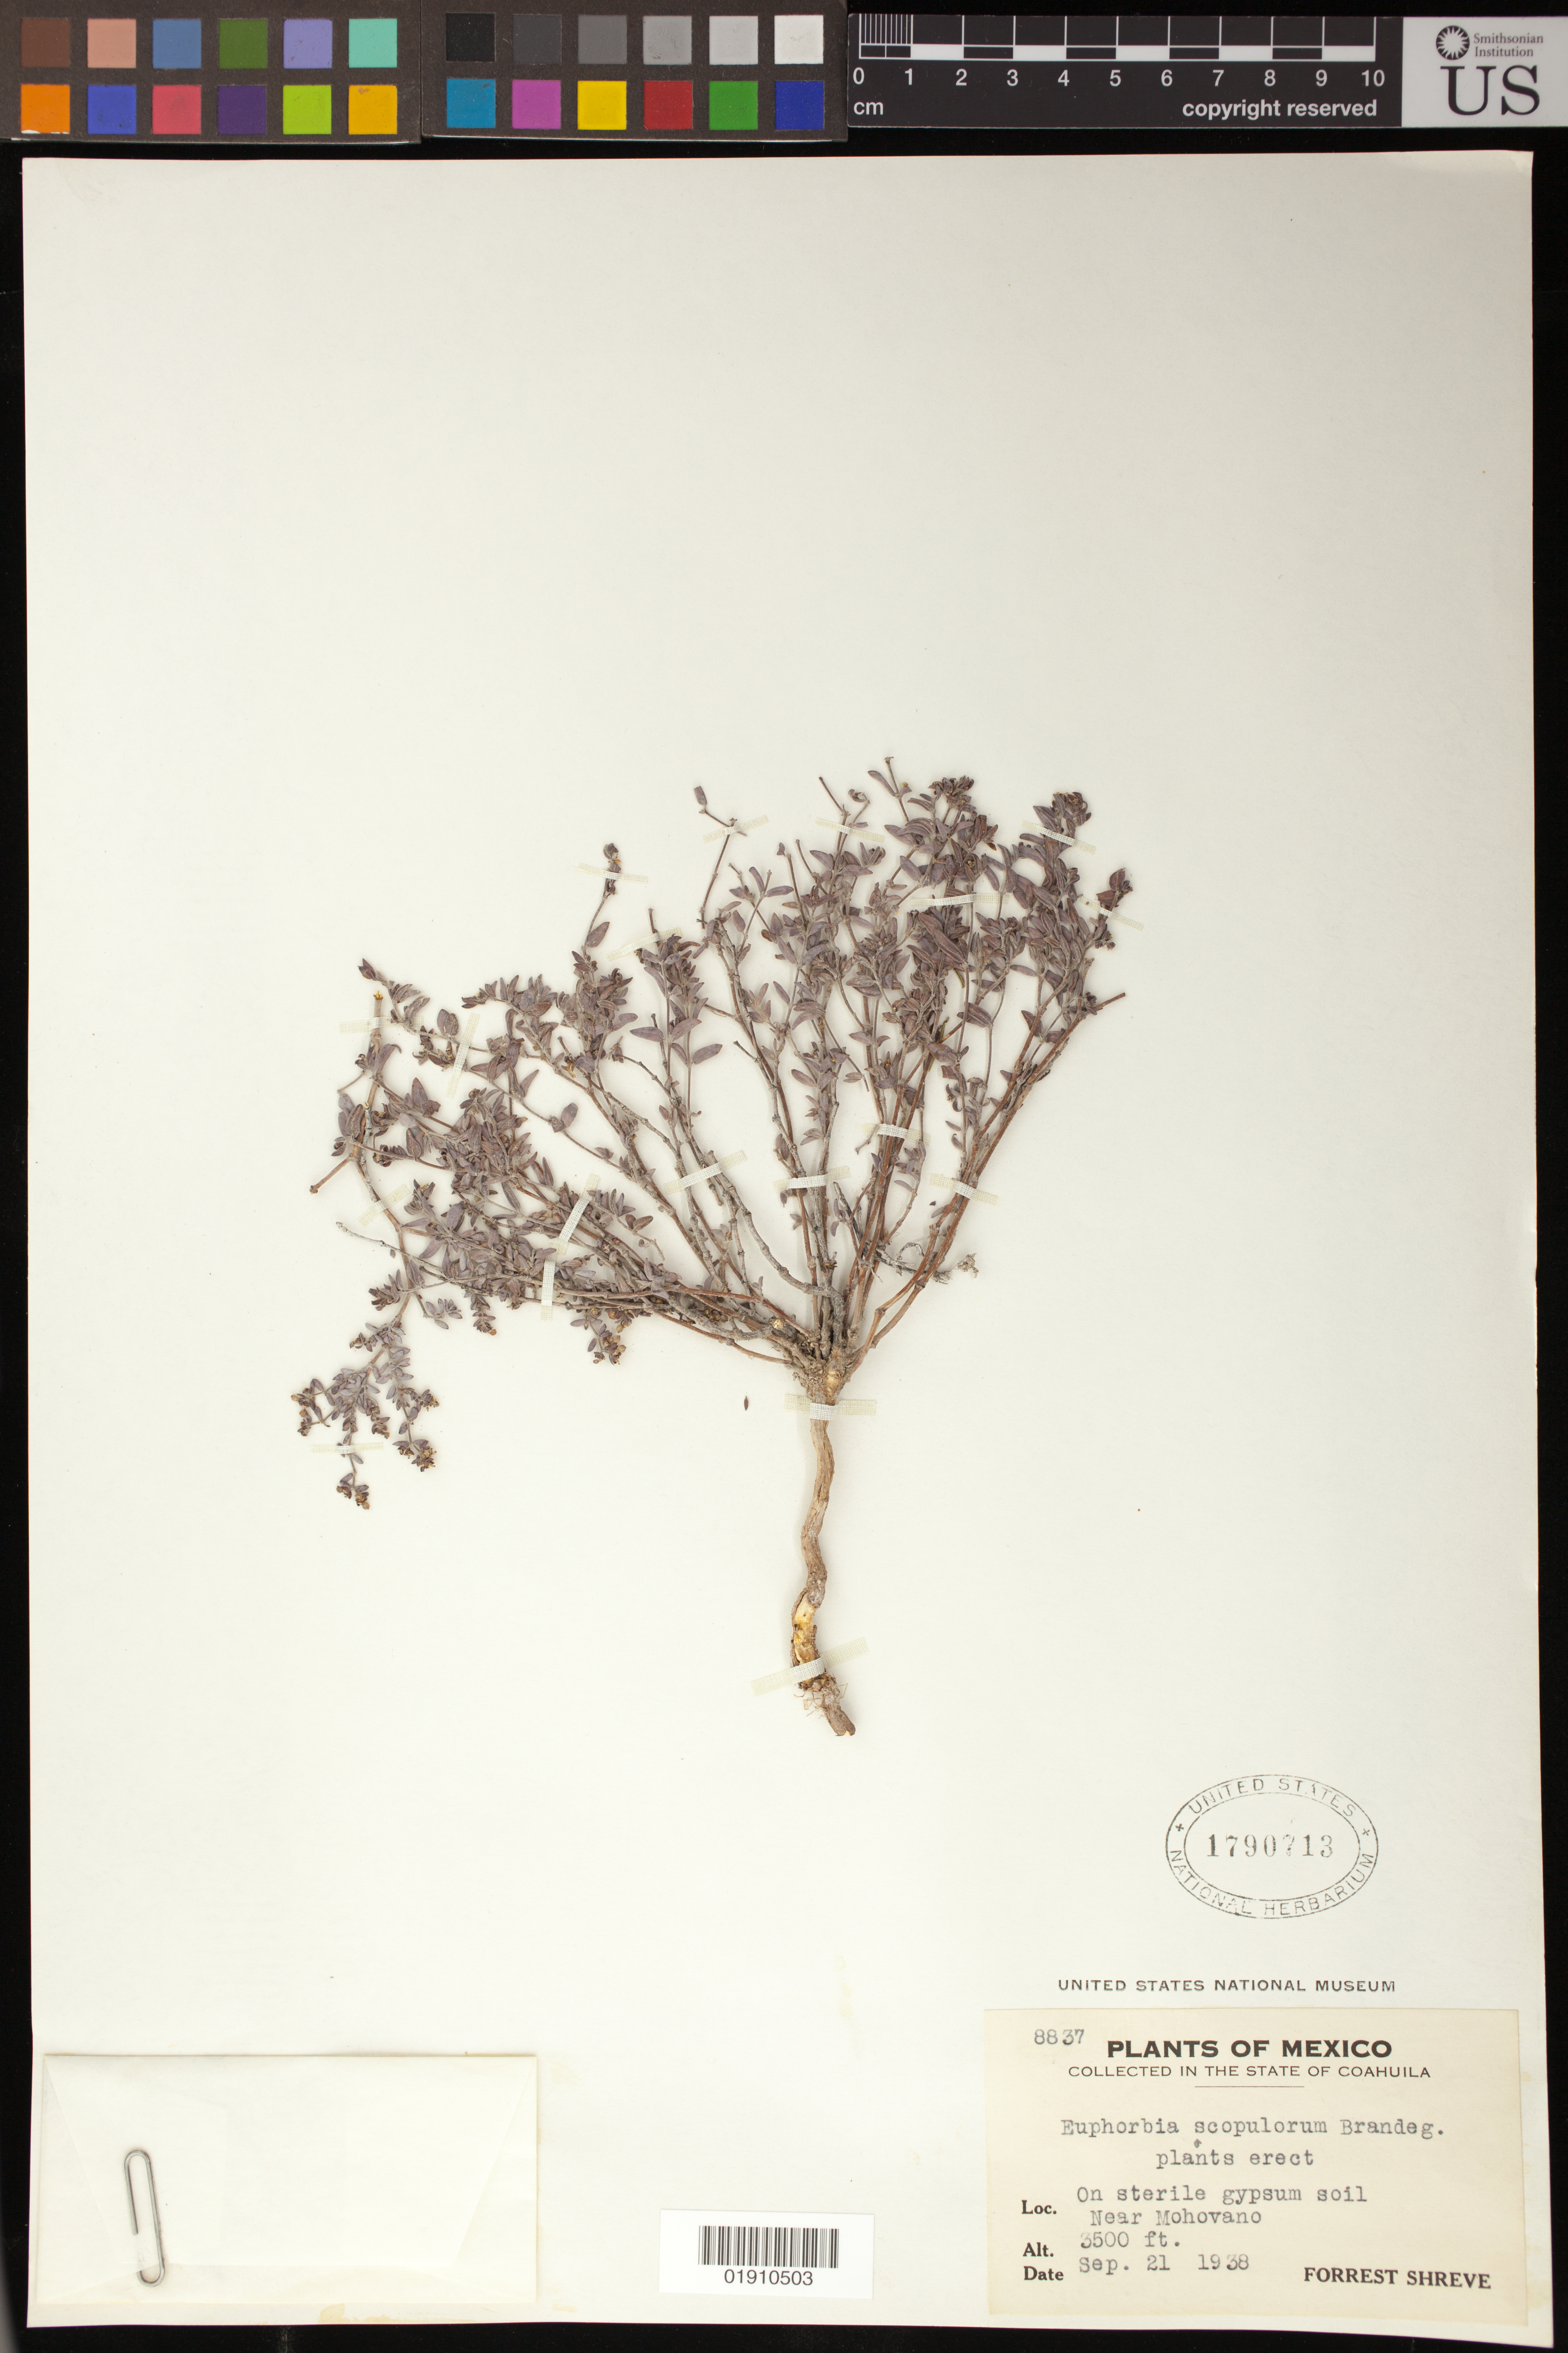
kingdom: Plantae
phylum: Tracheophyta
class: Magnoliopsida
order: Malpighiales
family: Euphorbiaceae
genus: Euphorbia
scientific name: Euphorbia scopulorum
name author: Brandegee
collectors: F. Shreve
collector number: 8837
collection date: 1938-09-21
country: Mexico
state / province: Coahuila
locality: Near Mohovano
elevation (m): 1067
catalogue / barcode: US 1790713